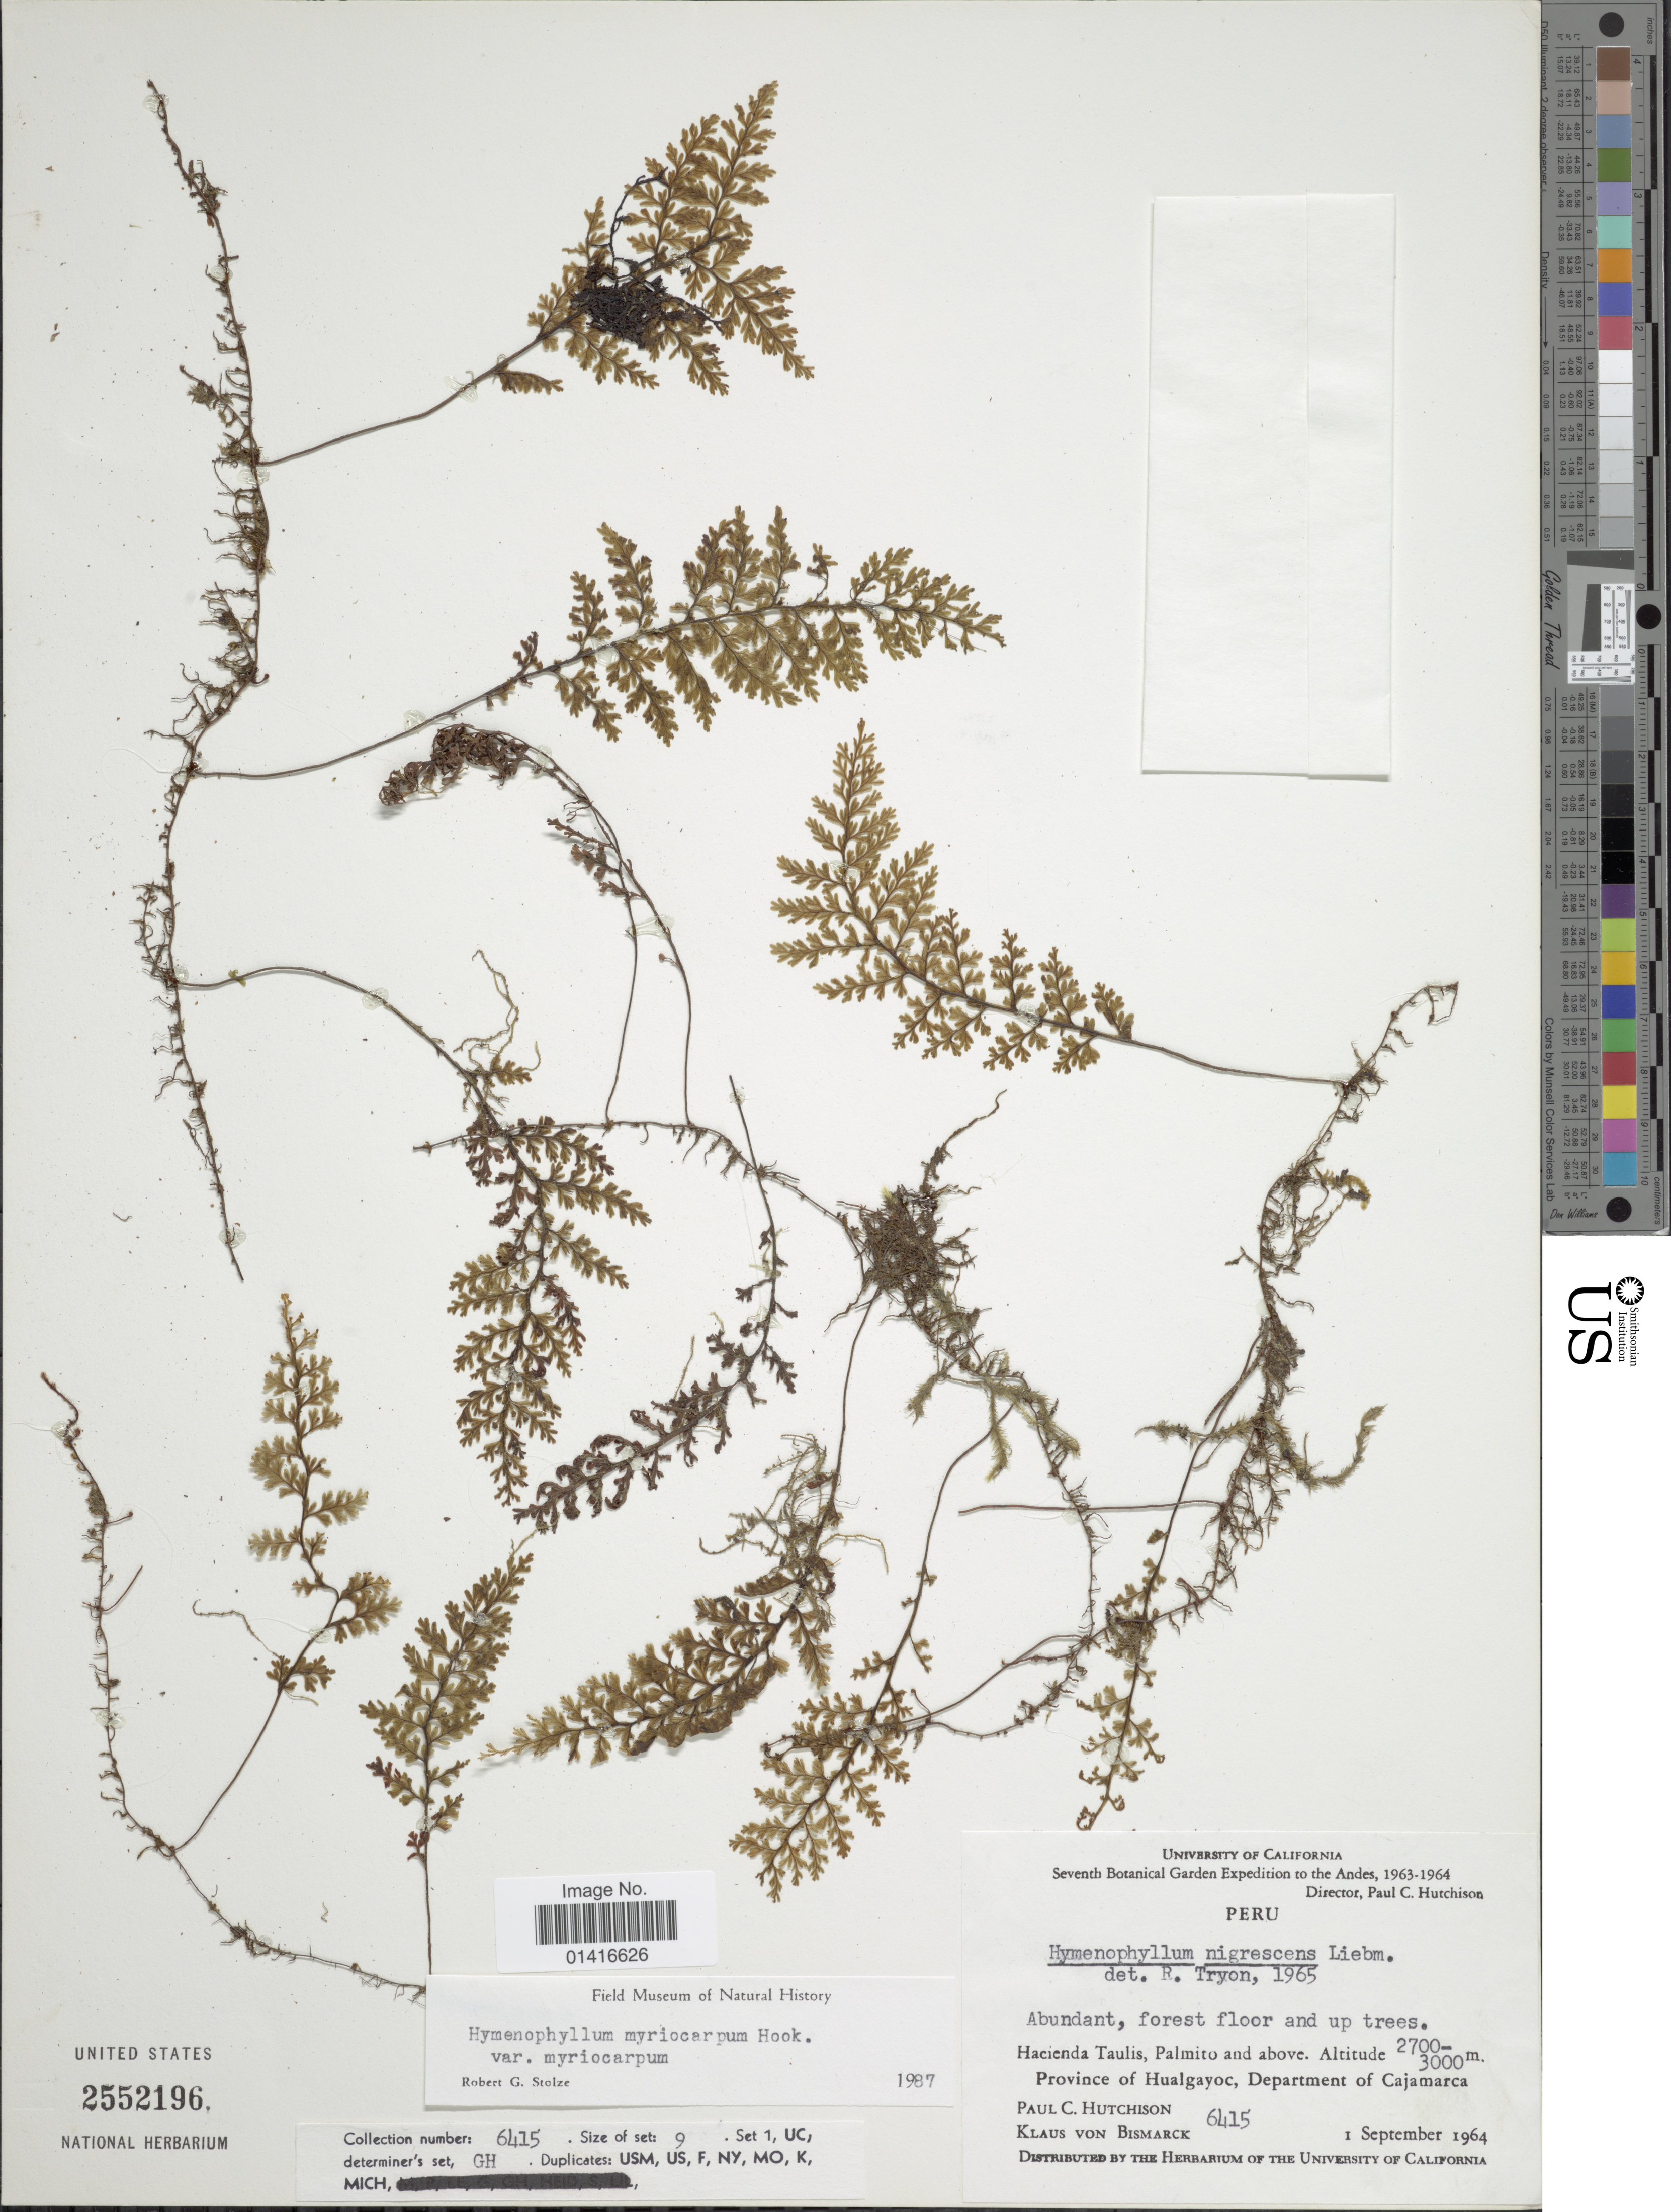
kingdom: Plantae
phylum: Tracheophyta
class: Polypodiopsida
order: Hymenophyllales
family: Hymenophyllaceae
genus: Hymenophyllum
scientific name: Hymenophyllum myriocarpum var. myriocarpum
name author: Hook.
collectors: P. C. Hutchison & K. von Bismarck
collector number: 6415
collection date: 1964-09-01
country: Peru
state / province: Cajamarca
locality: Abundant, forest floor and up trees. Hacienda Taulis, Palmito and above. Province of Hualgayoc, Department of Cajamarca.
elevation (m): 2700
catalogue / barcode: US 2552196